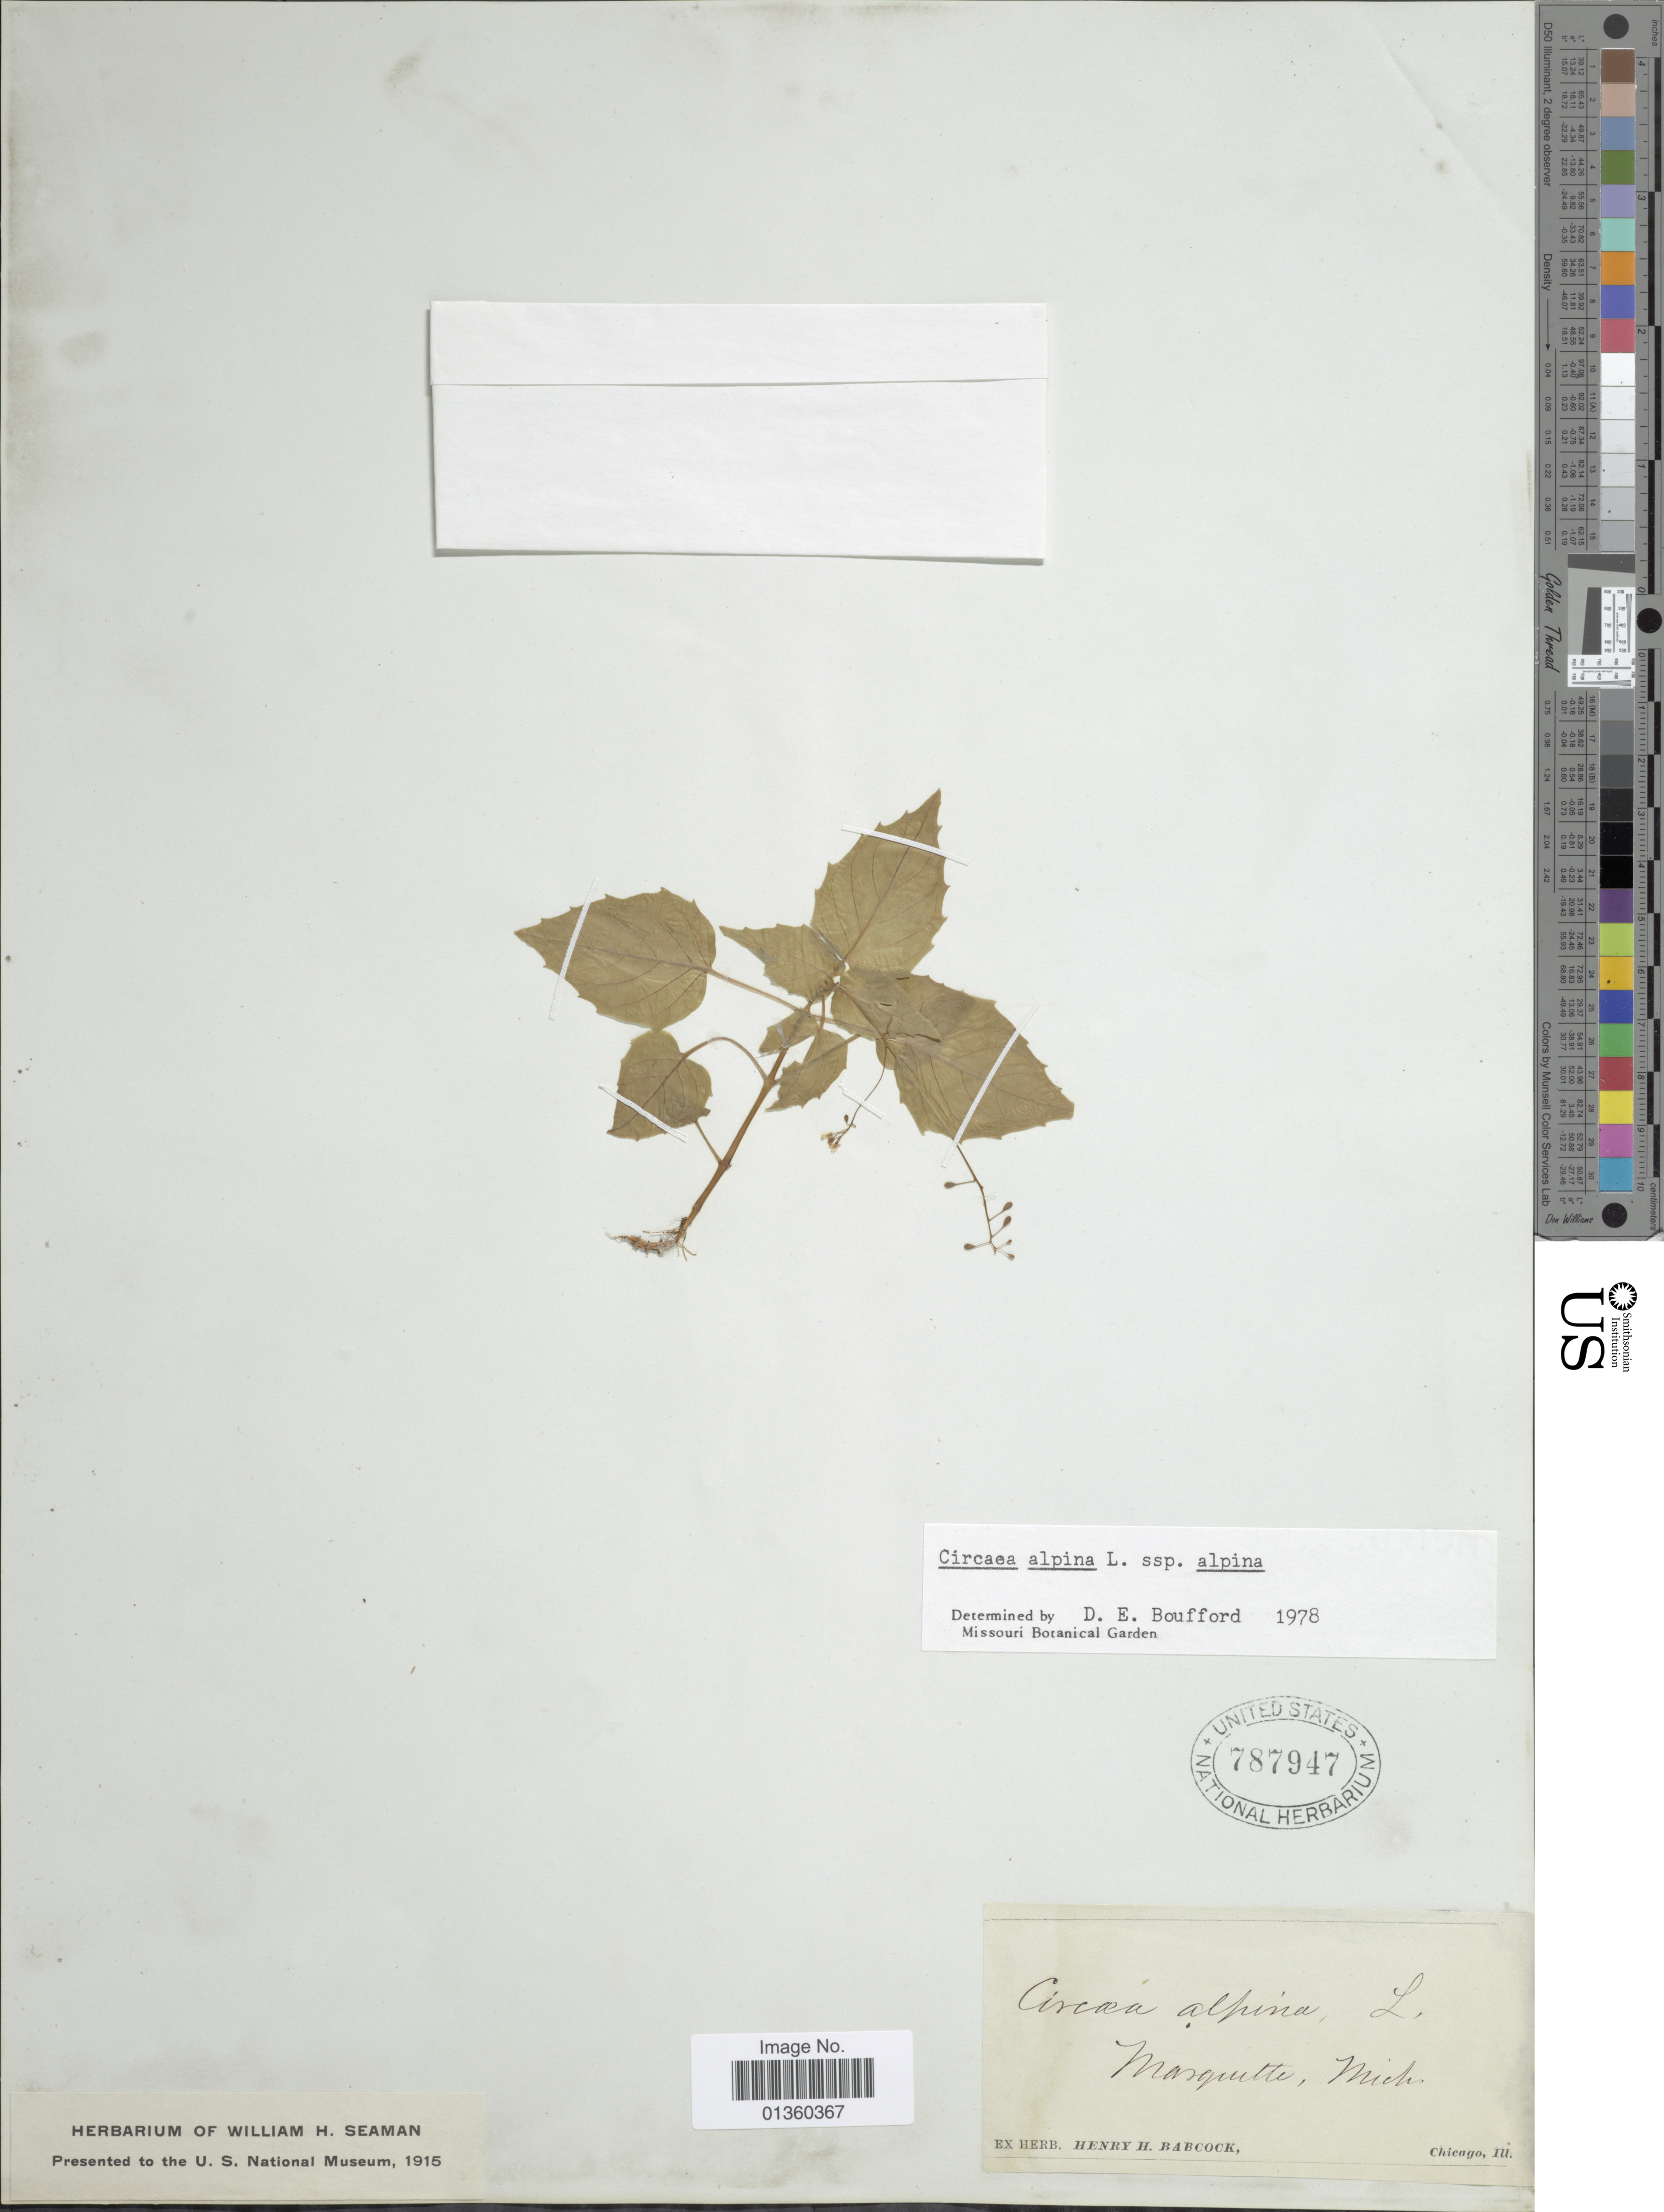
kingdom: Plantae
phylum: Tracheophyta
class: Magnoliopsida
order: Myrtales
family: Onagraceae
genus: Circaea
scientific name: Circaea alpina subsp. alpina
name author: L.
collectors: ex herb. Henry Homes Babcock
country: United States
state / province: Michigan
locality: Marquitte, Chicago, Ill.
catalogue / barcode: US 787947